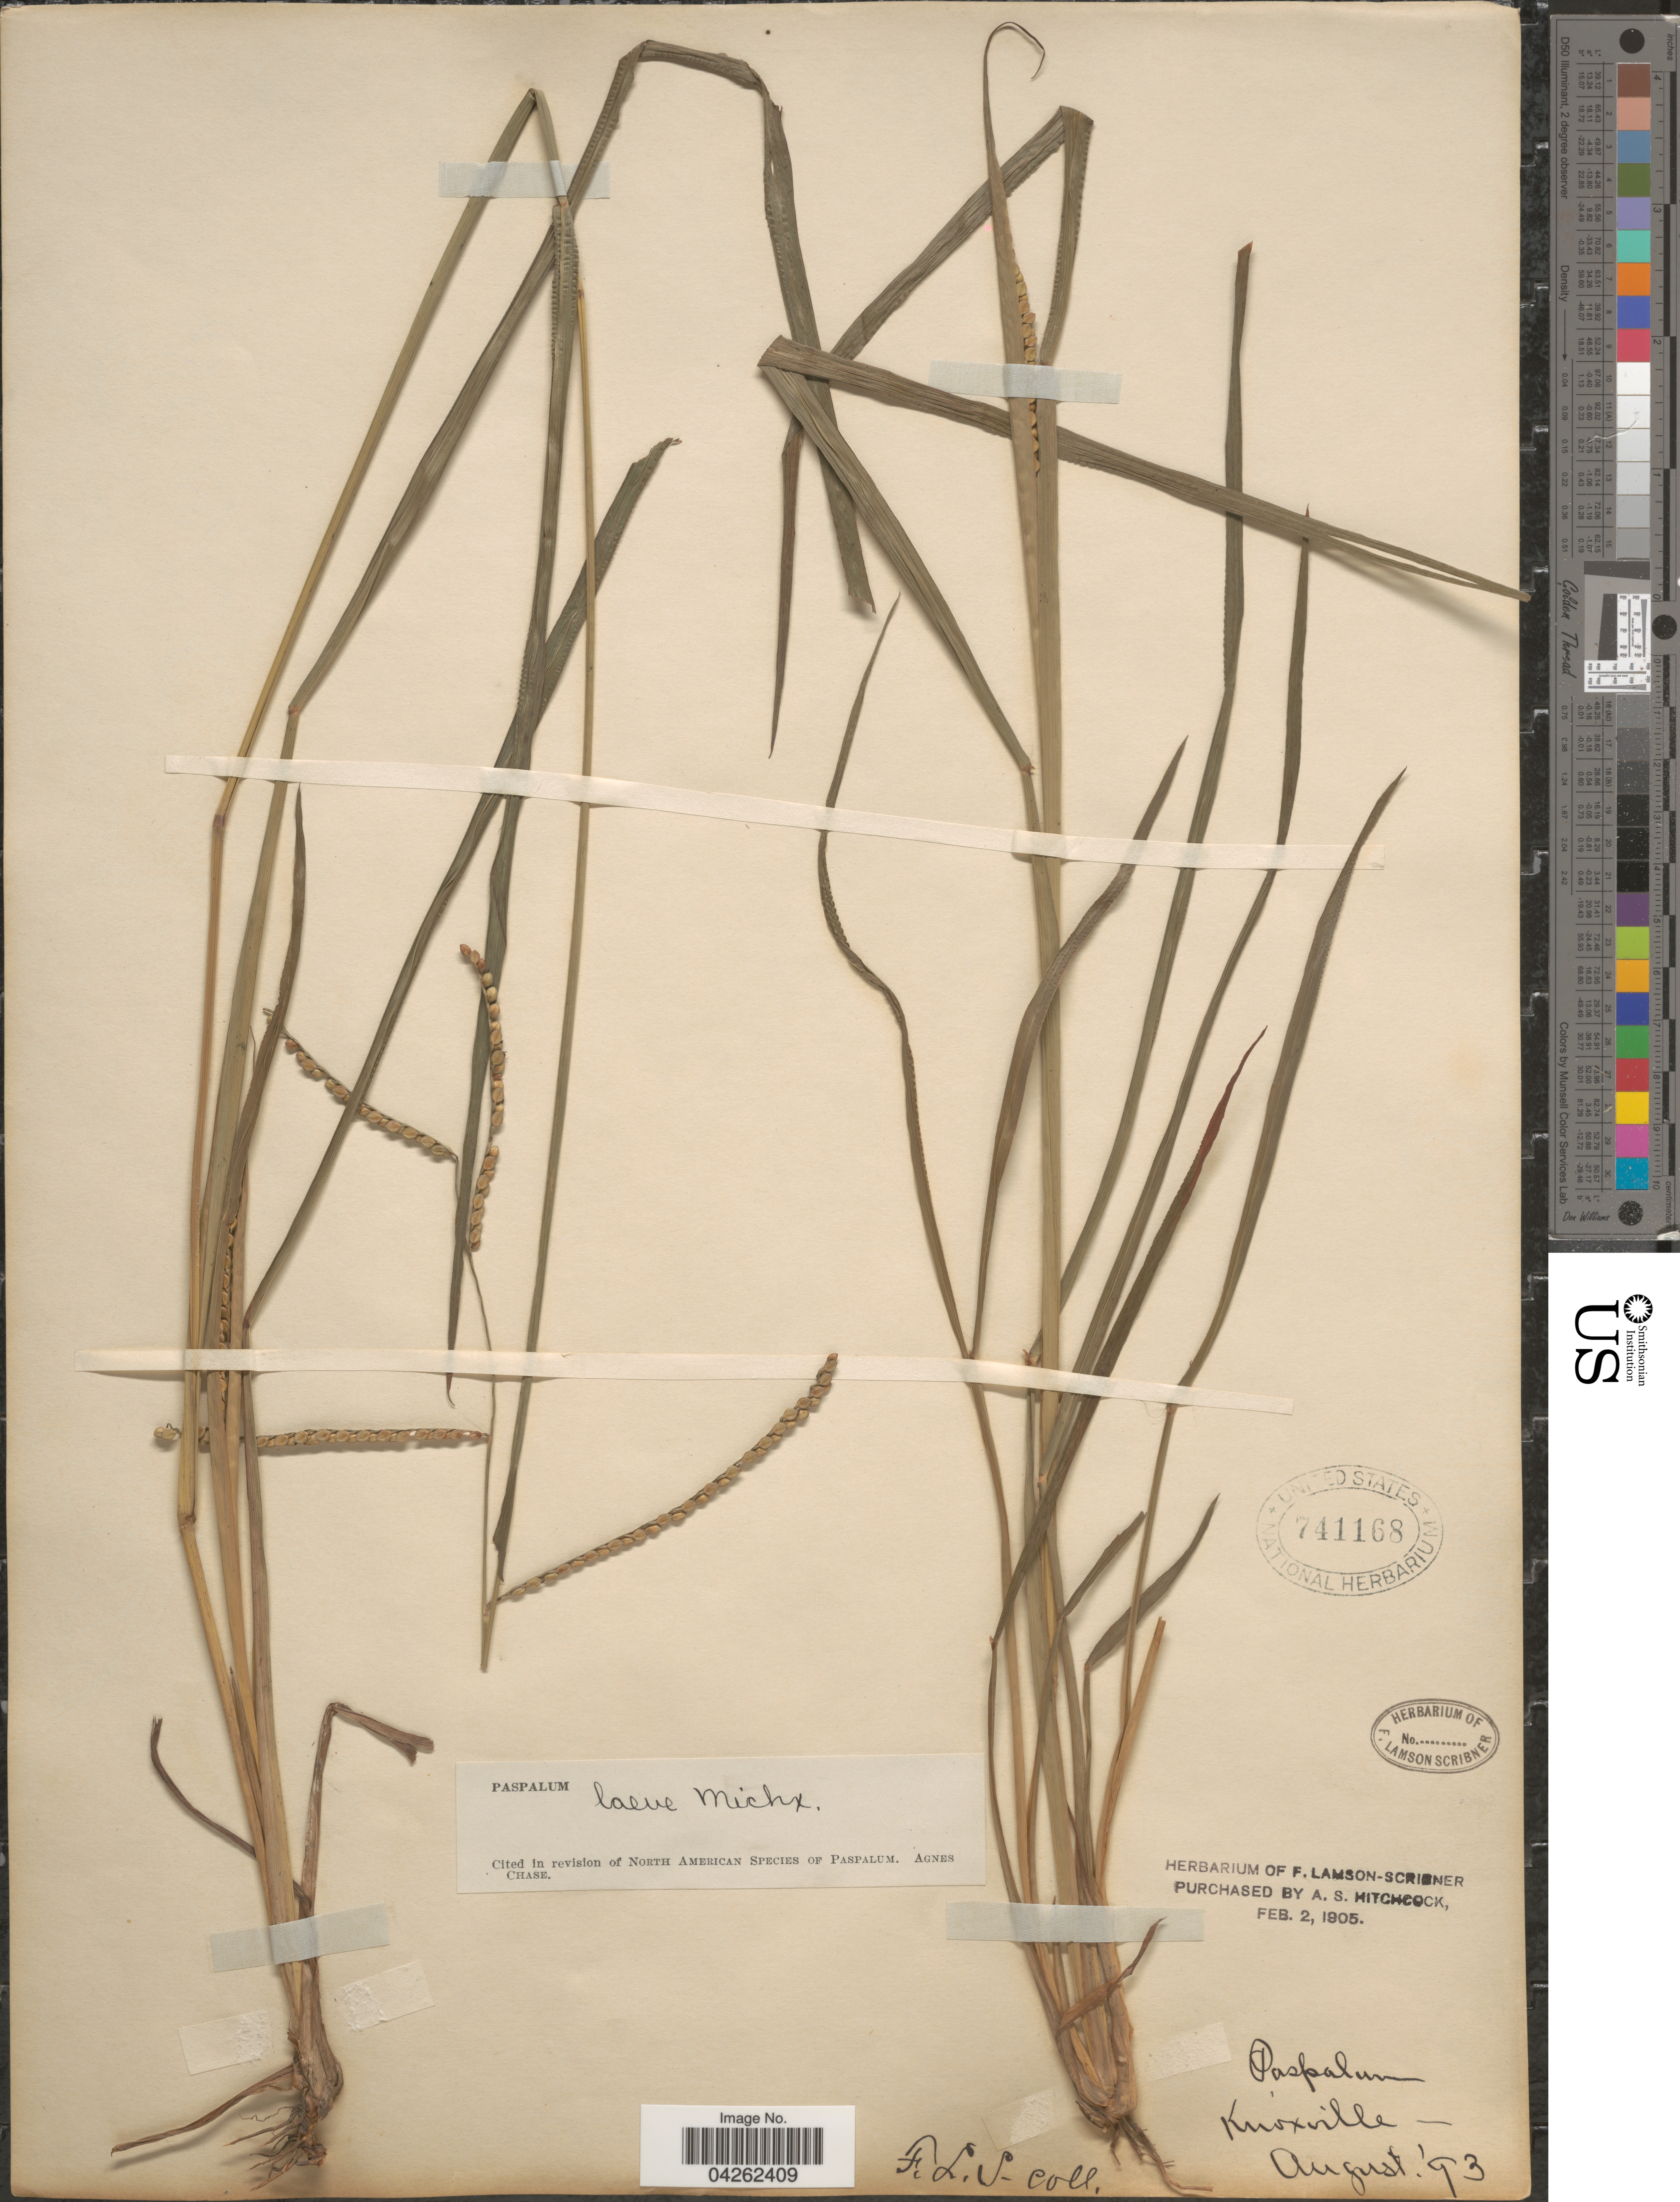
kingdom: Plantae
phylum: Tracheophyta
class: Liliopsida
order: Poales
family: Poaceae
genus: Paspalum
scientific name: Paspalum laeve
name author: Michx.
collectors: F. Lamson-Scribner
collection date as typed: Transcribed d/m/y: /8/93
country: United States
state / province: Tennessee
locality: Knoxville.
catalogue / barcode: US 741168